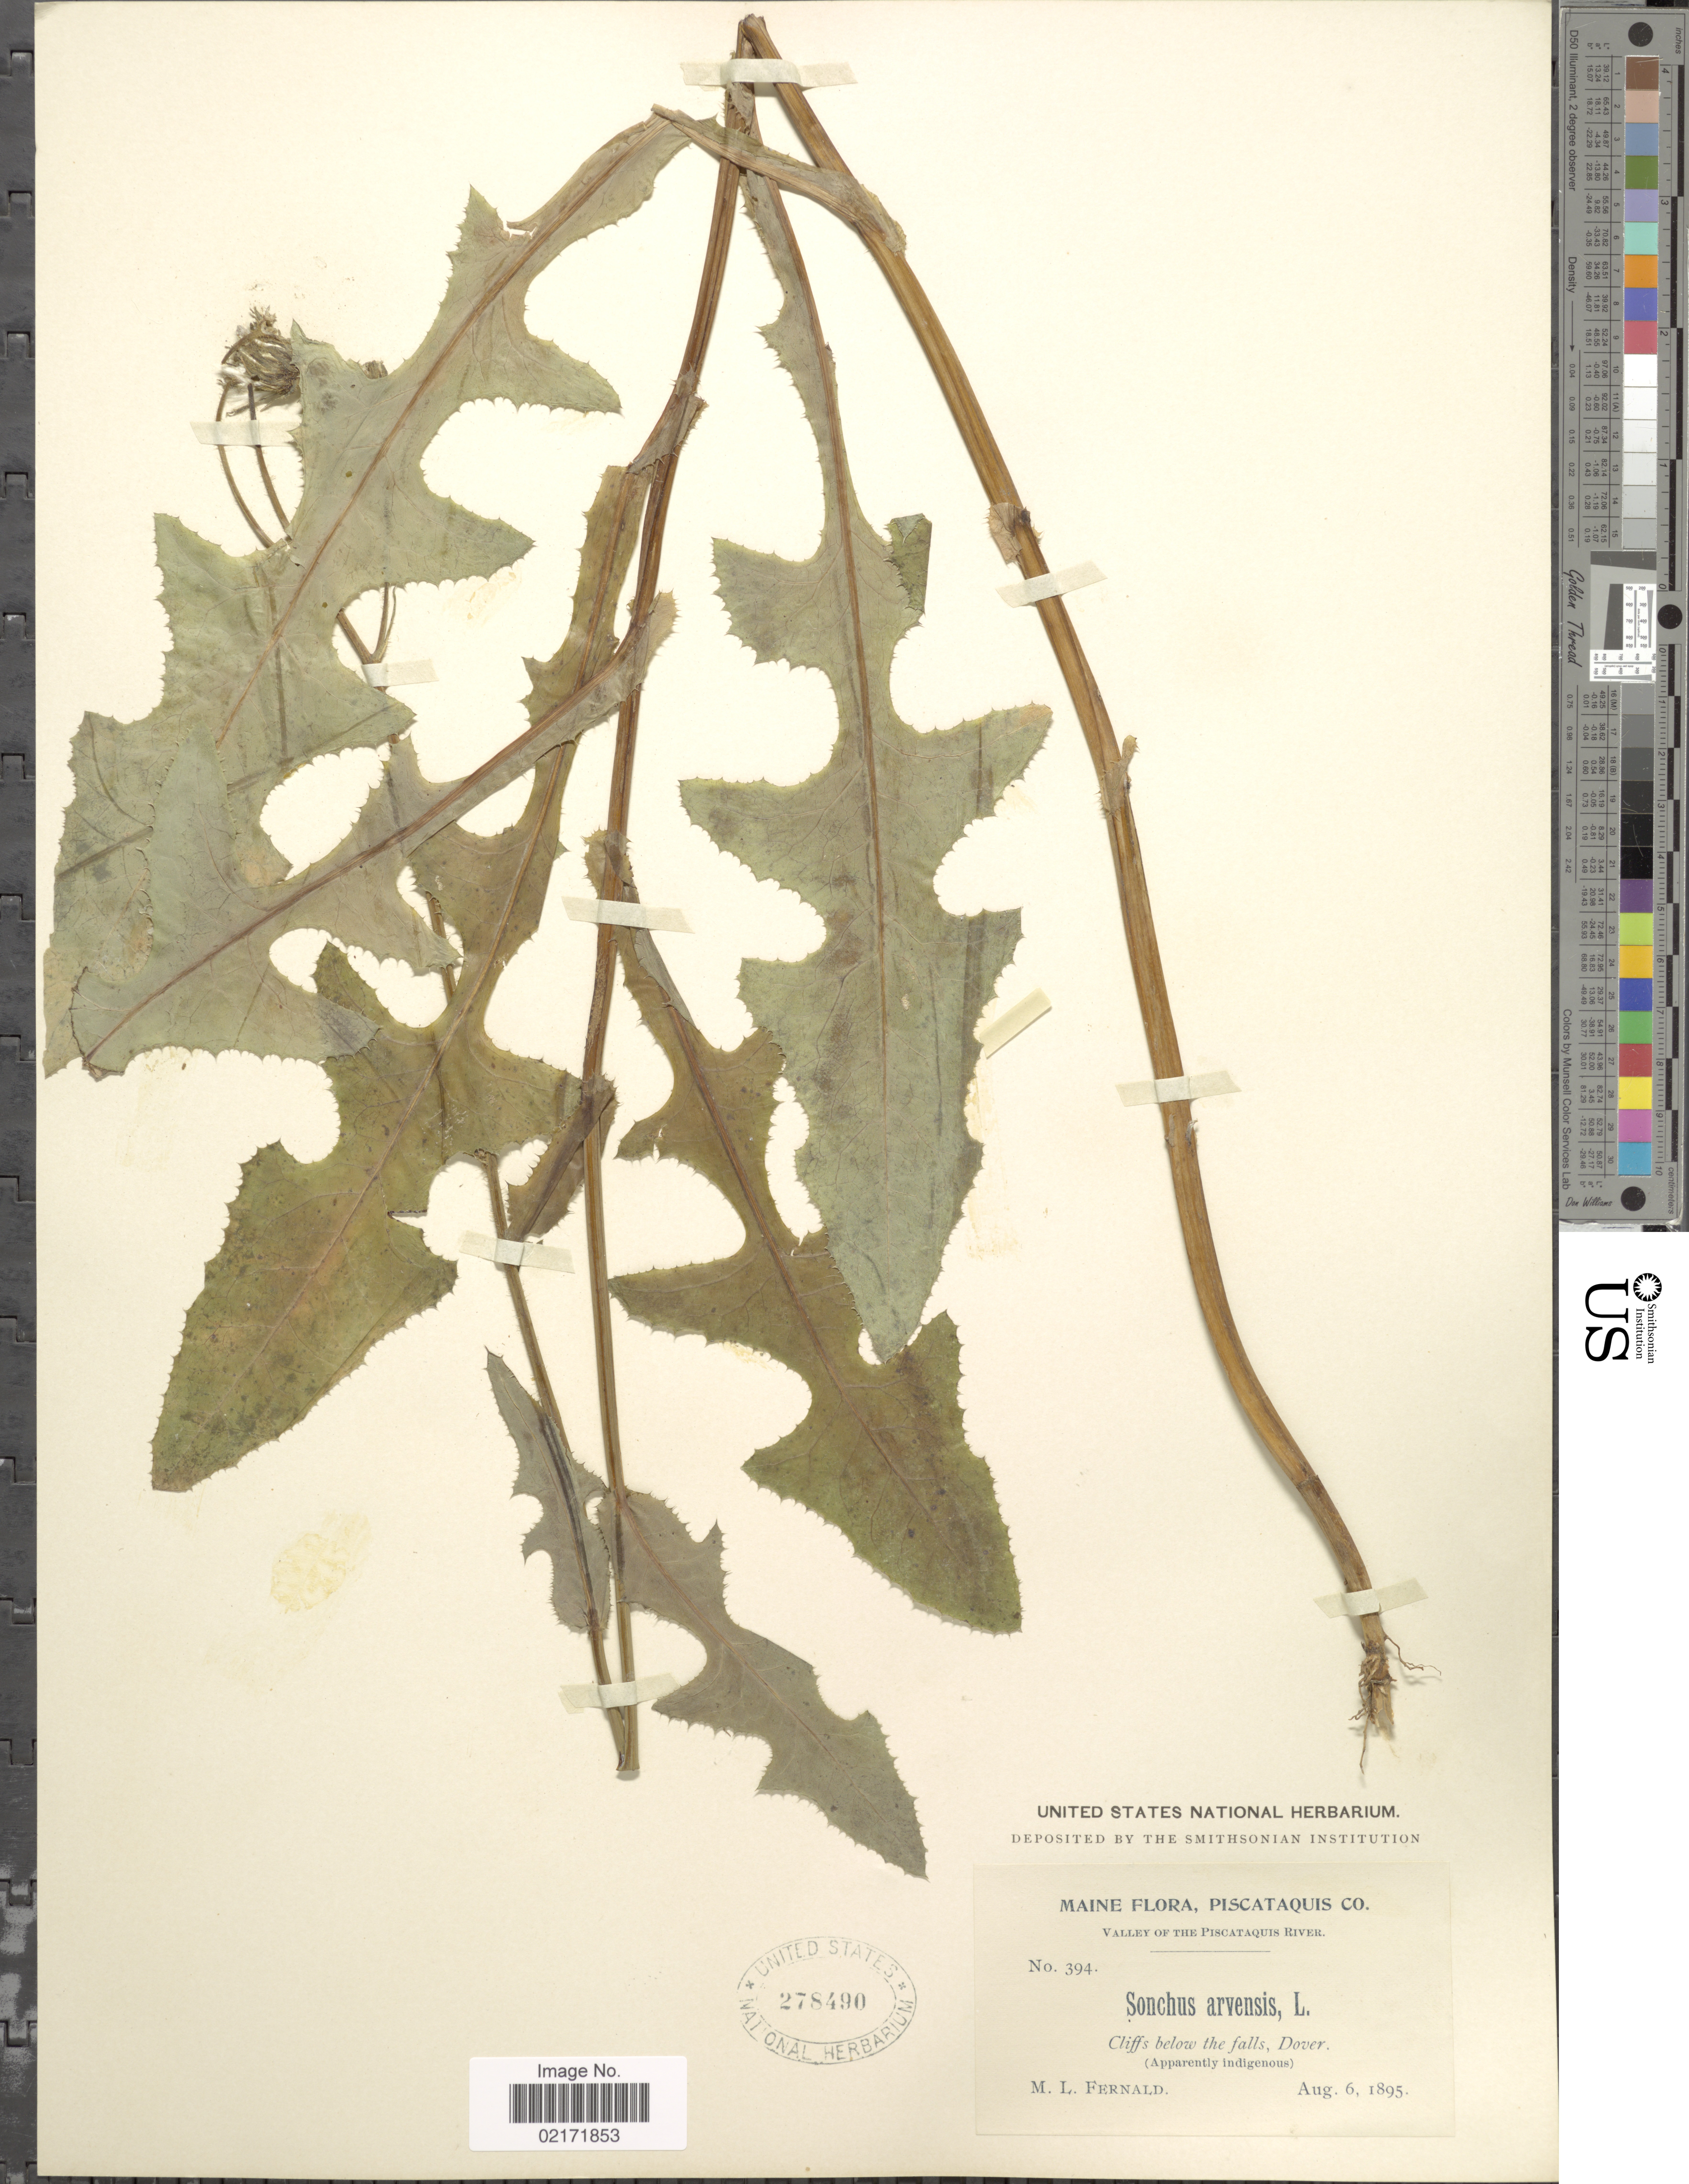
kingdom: Plantae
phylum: Tracheophyta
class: Magnoliopsida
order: Asterales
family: Asteraceae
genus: Sonchus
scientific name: Sonchus arvensis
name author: L.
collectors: M. L. Fernald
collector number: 394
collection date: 1895-08-06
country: United States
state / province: Maine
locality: Piscataquis Co., valley of the Piscataquis River, cliffs below the falls, Dover.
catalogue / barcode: US 278490